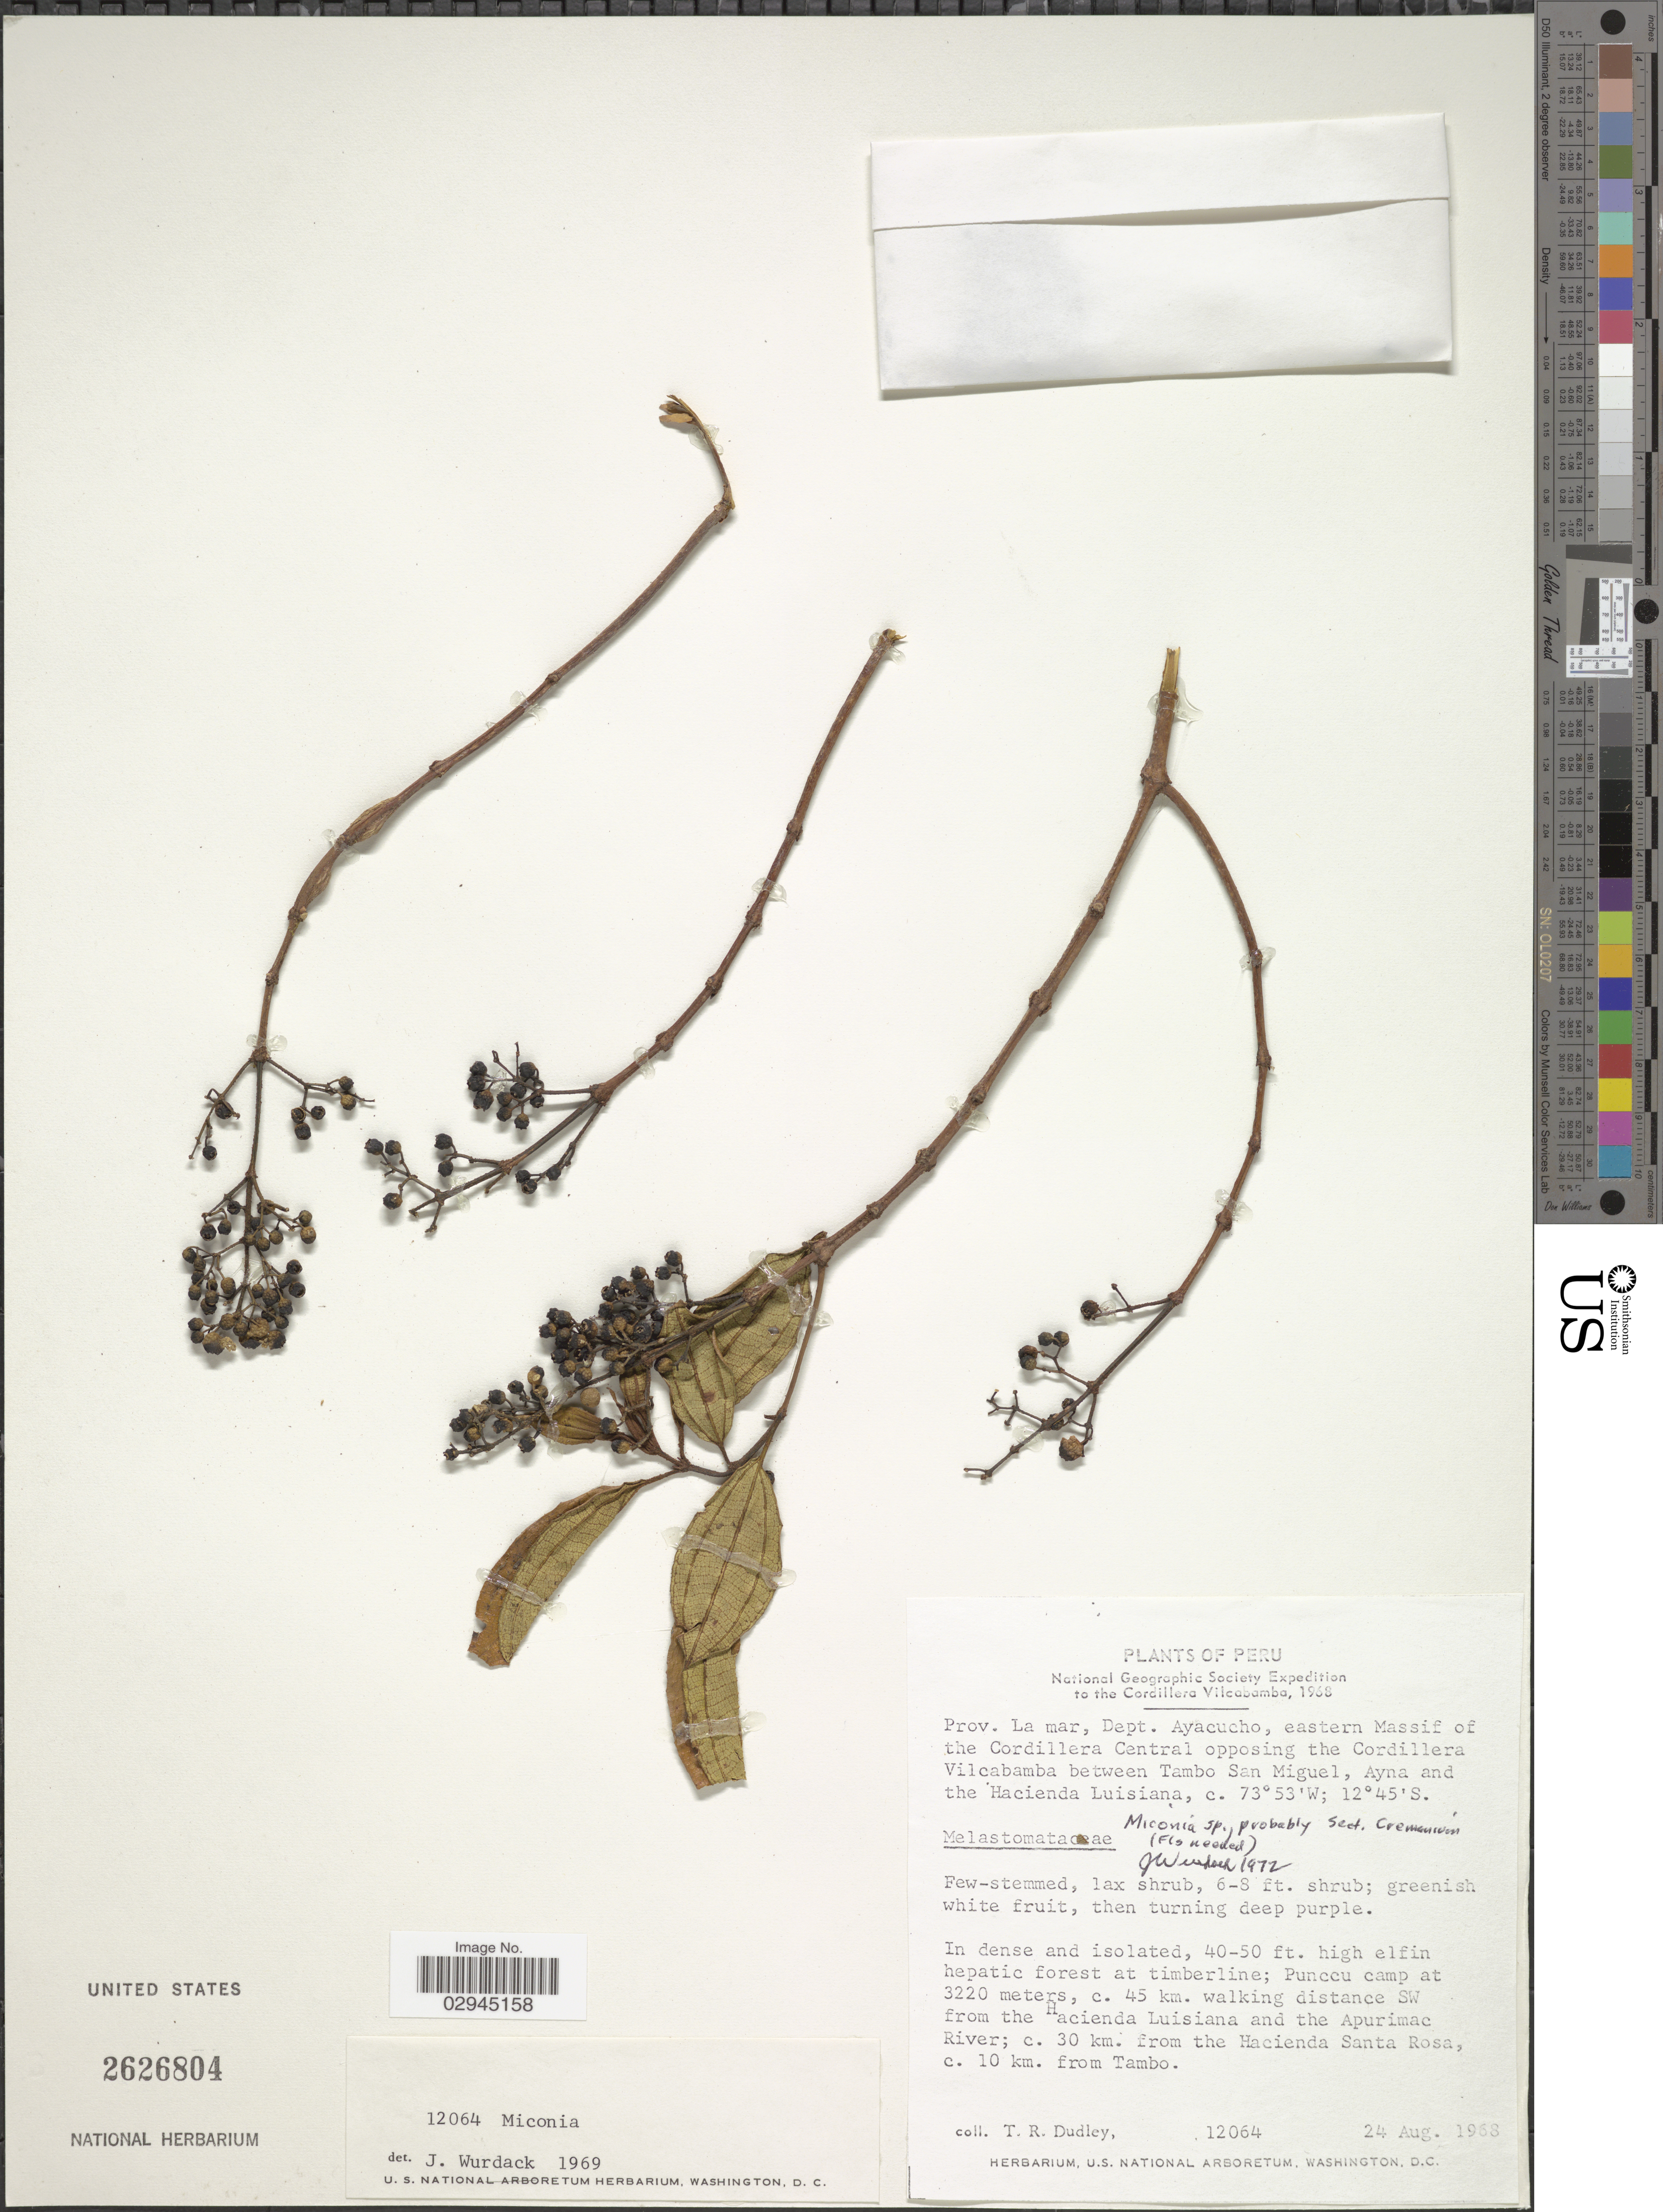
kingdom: Plantae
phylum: Tracheophyta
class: Magnoliopsida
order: Myrtales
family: Melastomataceae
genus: Miconia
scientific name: Miconia sp.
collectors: T. R. Dudley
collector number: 12064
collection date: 1968-08-24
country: Peru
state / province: Ayacucho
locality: Cordillera Vilcabamba. Prov. La mar, Dept. Ayacucho, eastern Massif of the Cordillera Central opposing the Cordillera Vilcabamba between Tambo San Miguel, Ayna and the Hacienda Luisiana. Punccu camp, c. 45 km. walking distance SW from the Hacienda Luisiana and the Apurimac River; c. 30 km. from the Hacienda Santa Rosa, c. 10 km. from Tambo.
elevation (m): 3220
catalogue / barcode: US 2626804